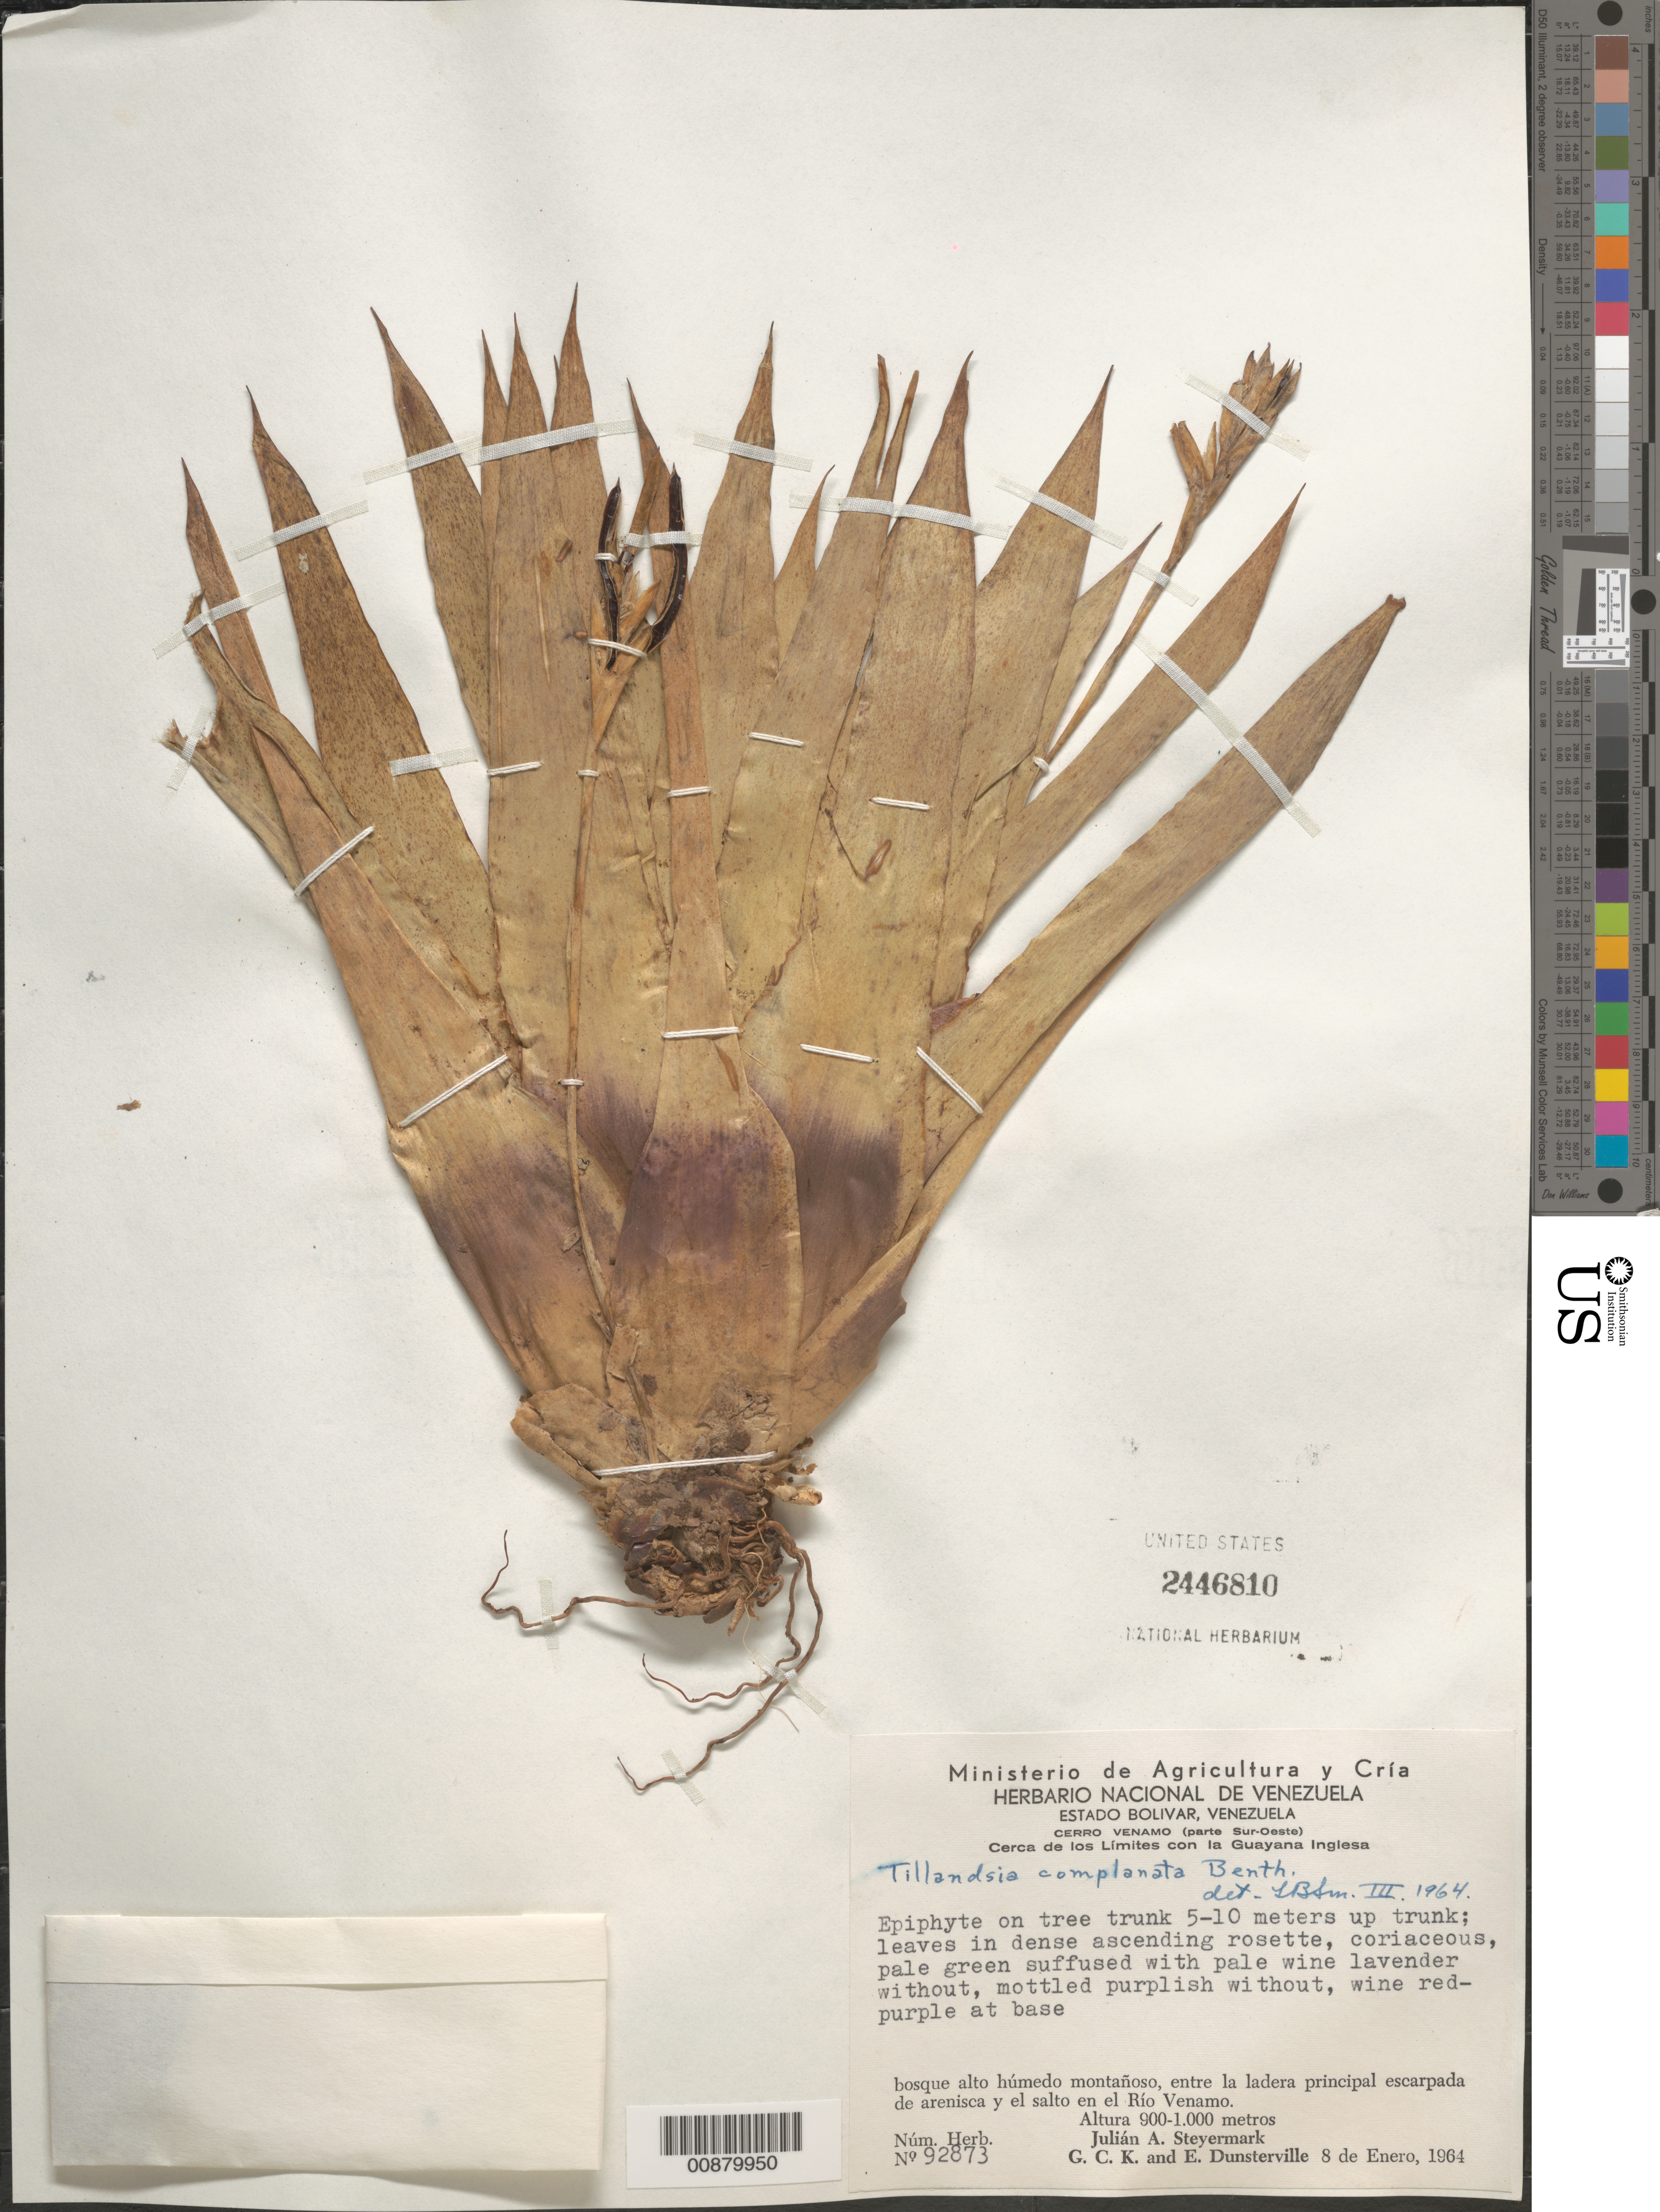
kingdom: Plantae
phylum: Tracheophyta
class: Liliopsida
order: Poales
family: Bromeliaceae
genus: Tillandsia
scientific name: Tillandsia complanata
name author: Benth.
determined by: Smith, Lyman B., (US), NMNH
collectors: J. Steyermark, G. C. K. Dunsterville & E. Dunsterville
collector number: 92873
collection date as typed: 8-Jan-64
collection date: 1964-01-08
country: Venezuela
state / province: Bolívar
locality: Cerro Venamo (parte Sur-Oeste), Río Venamo, vecindades del salto, cerca de los límites con la Guayana Inglesa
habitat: Bosque alto humedo montanoso, entre la ladera principal escarpada de arenisca y el salto; on tree trunk 5-10 meters up trunk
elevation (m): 900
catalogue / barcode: US 2446810